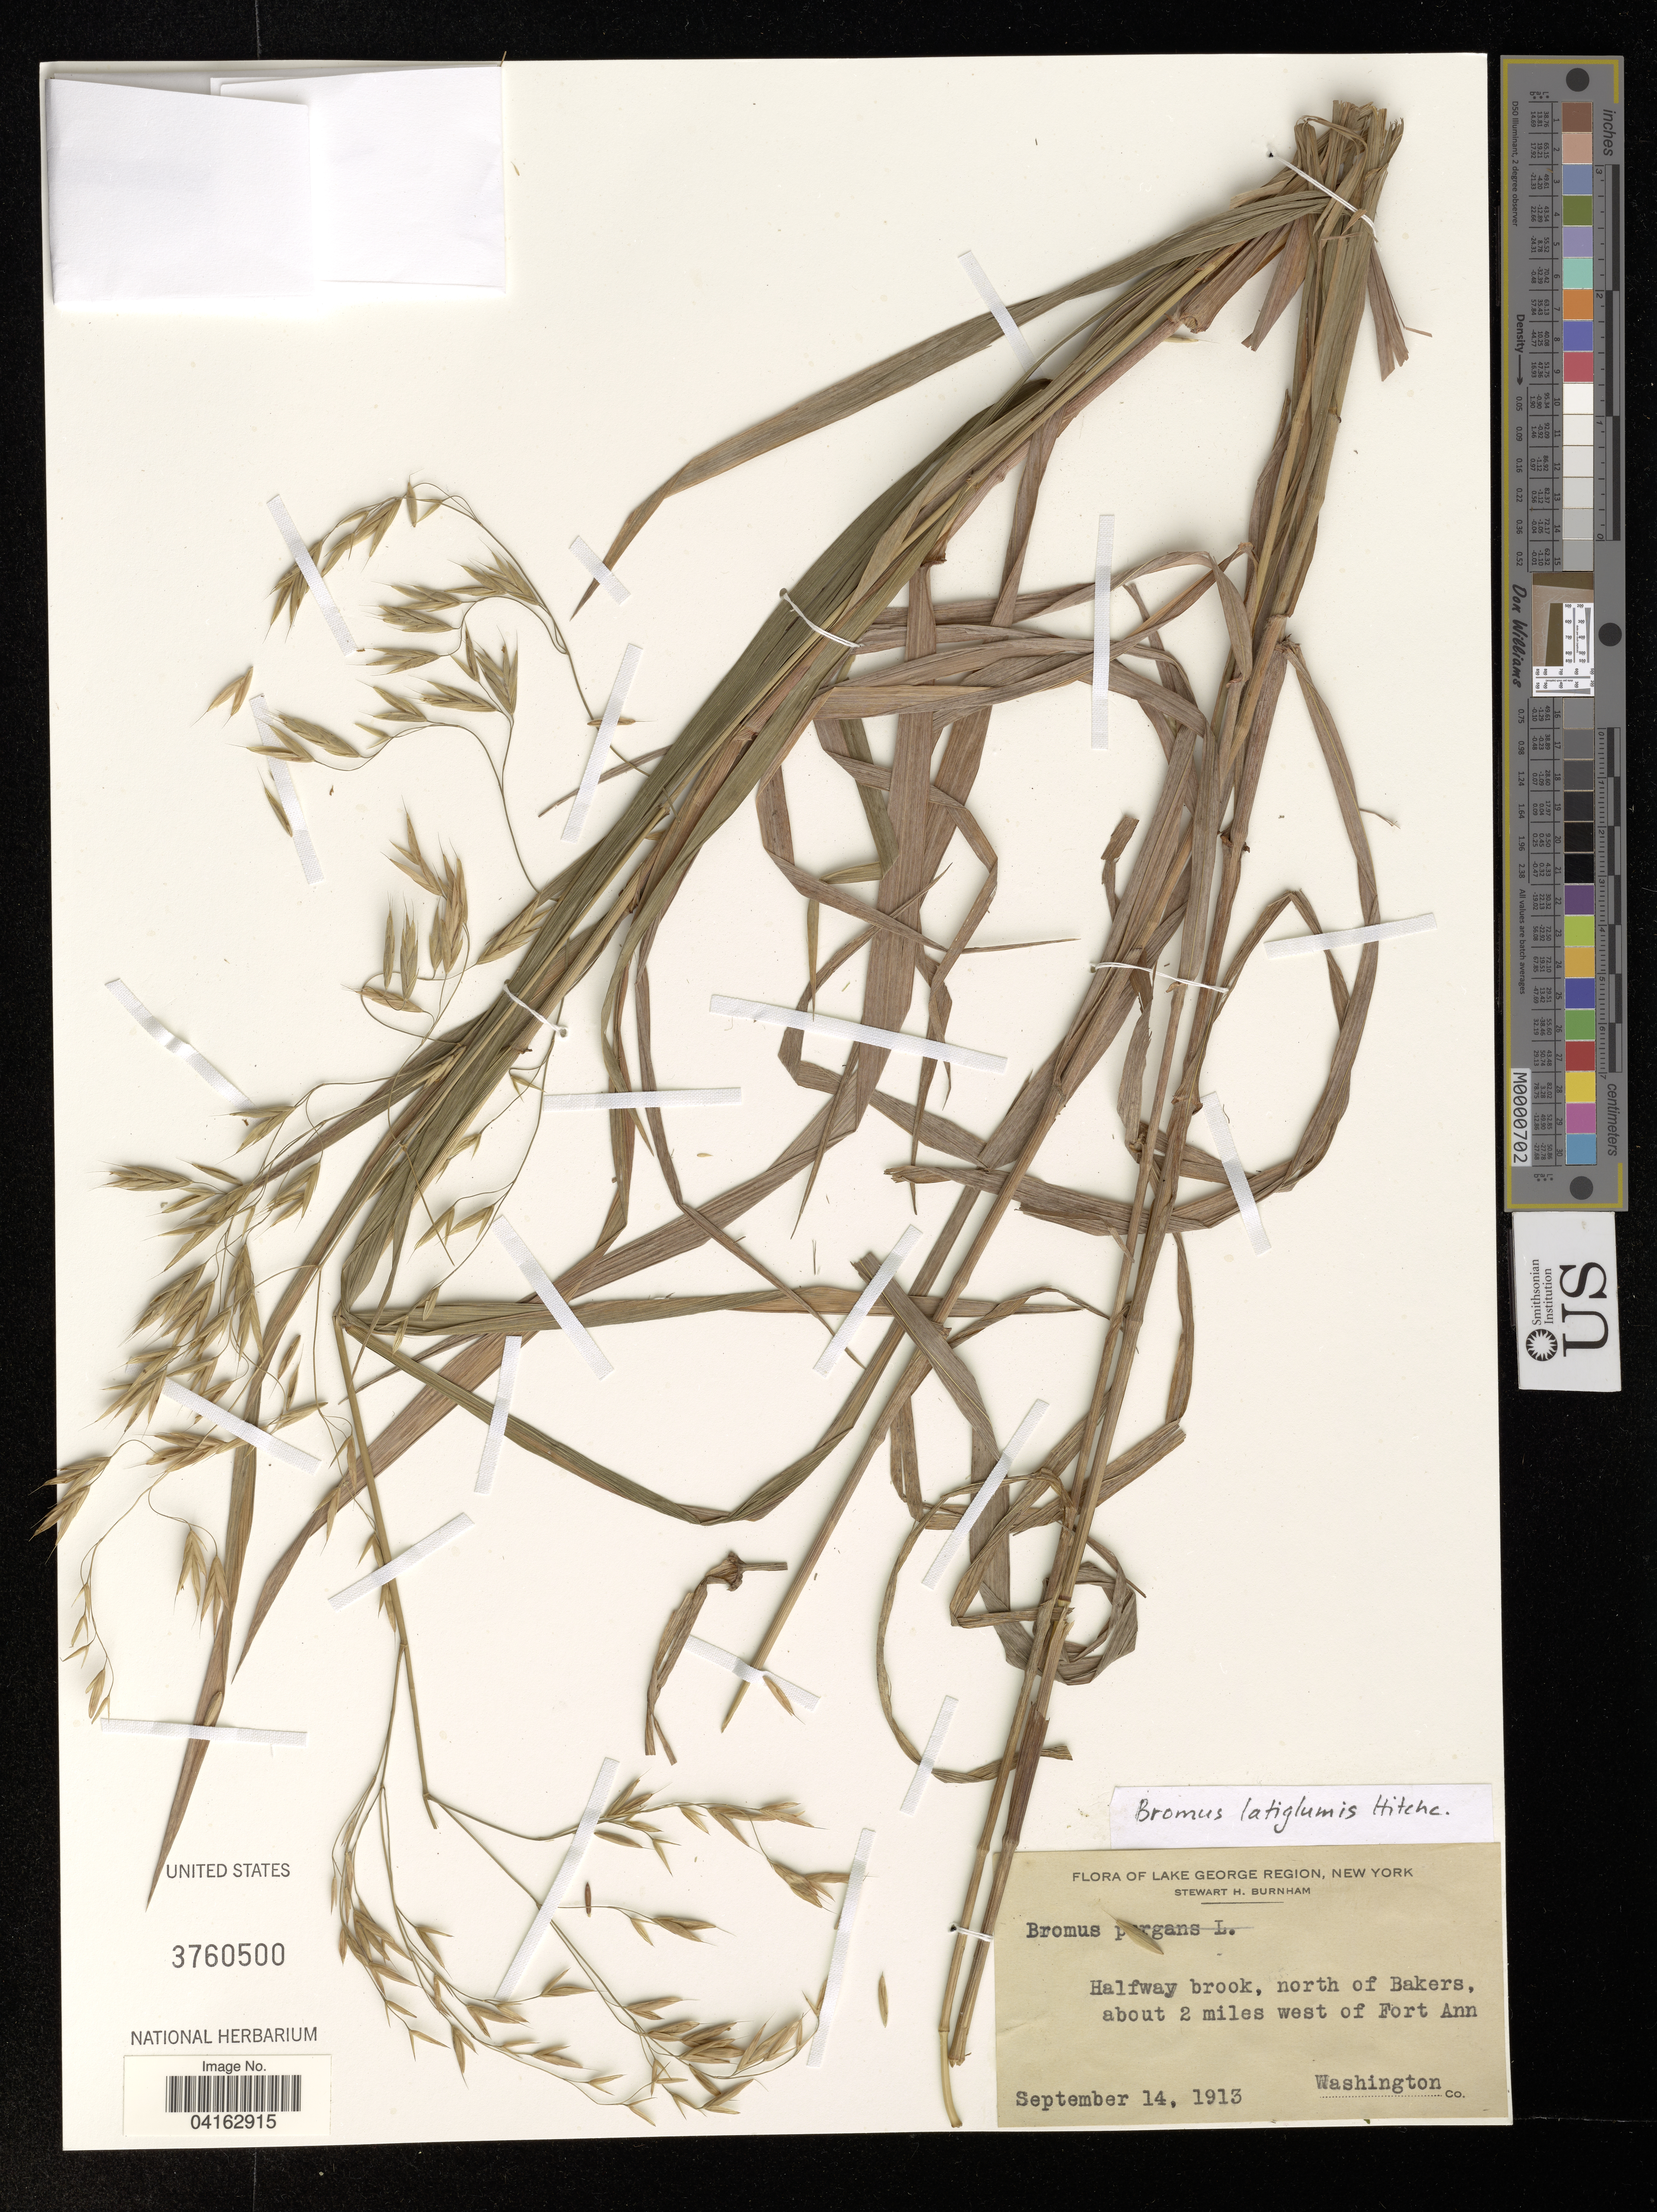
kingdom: Plantae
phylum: Tracheophyta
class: Liliopsida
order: Poales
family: Poaceae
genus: Bromus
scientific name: Bromus latiglumis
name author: (Scribn. ex Shear) Hitchc.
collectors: S. Burnham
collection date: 1913-09-14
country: United States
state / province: New York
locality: Lake George Region. Halfway brook, north of Bakers, about 2 miles west of Fort Ann. Washington Co.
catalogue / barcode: US 3760500